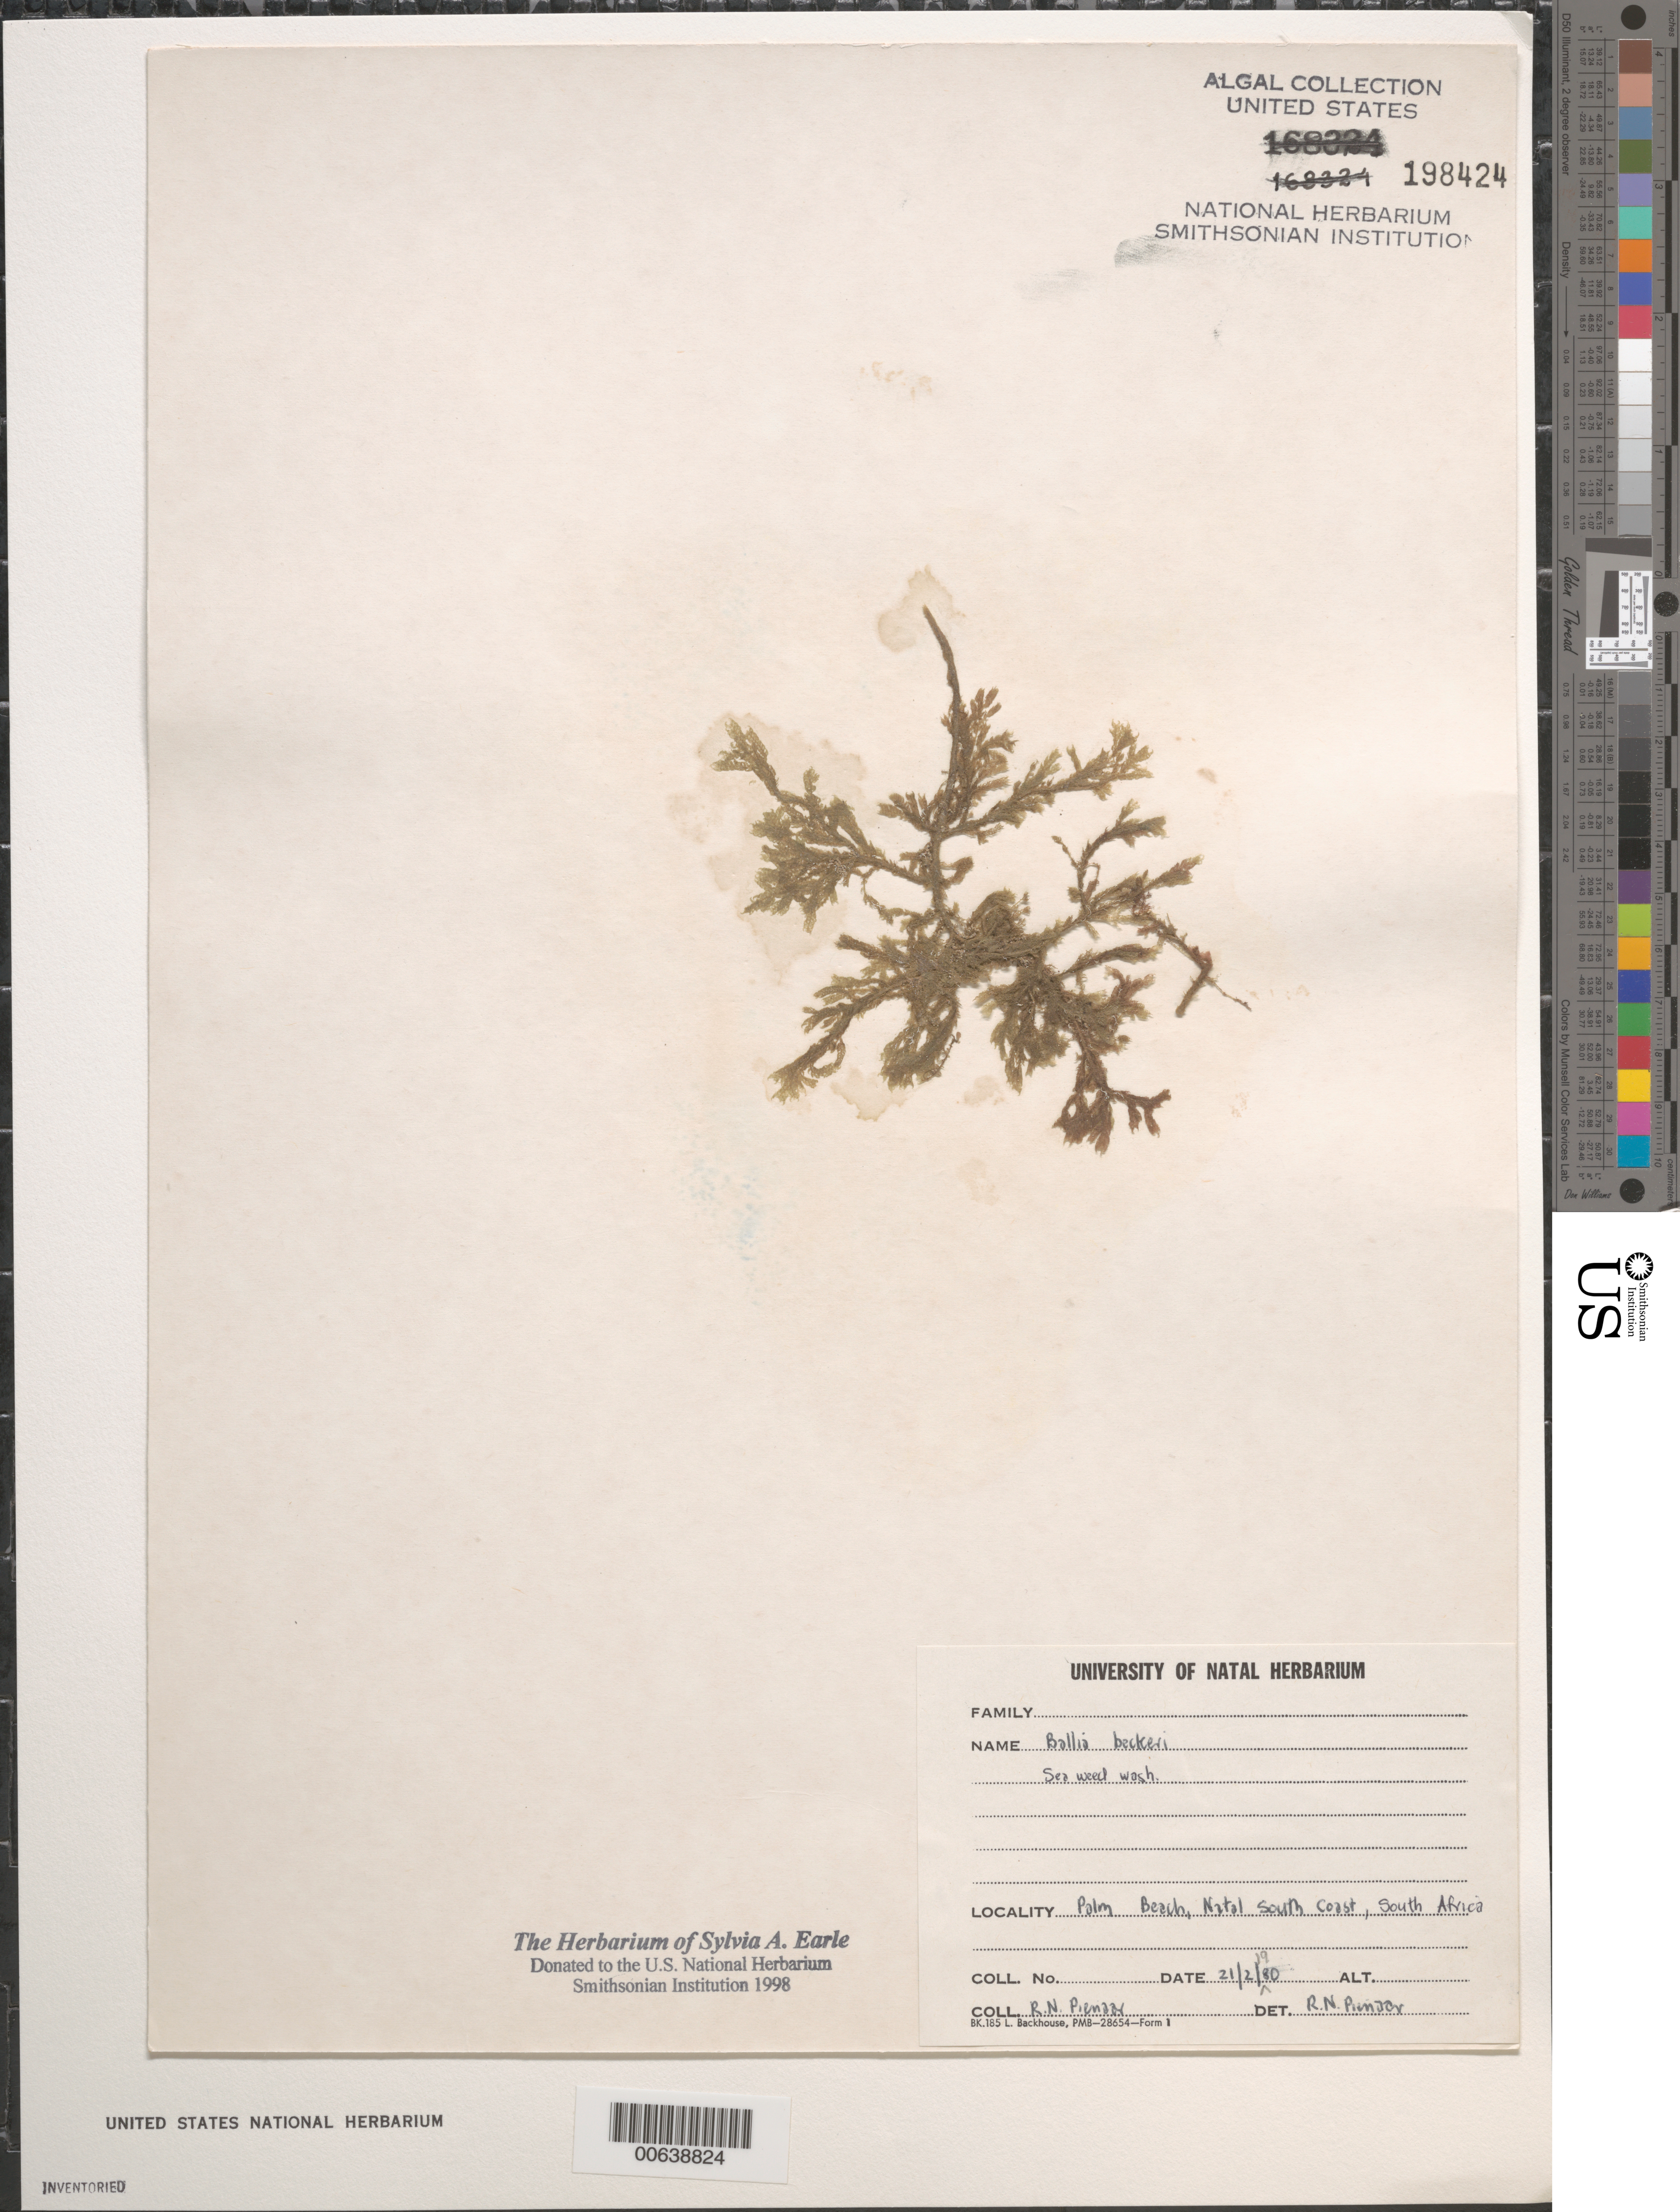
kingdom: Plantae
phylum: Rhodophyta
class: Florideophyceae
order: Ceramiales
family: Inkyuleeaceae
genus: Inkyuleea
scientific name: Inkyuleea beckeri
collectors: R. Pienaar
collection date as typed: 21 Feb 1980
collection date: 1980-02-21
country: South Africa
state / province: KwaZulu-Natal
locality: Palm Beach, South Coast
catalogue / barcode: US 198424